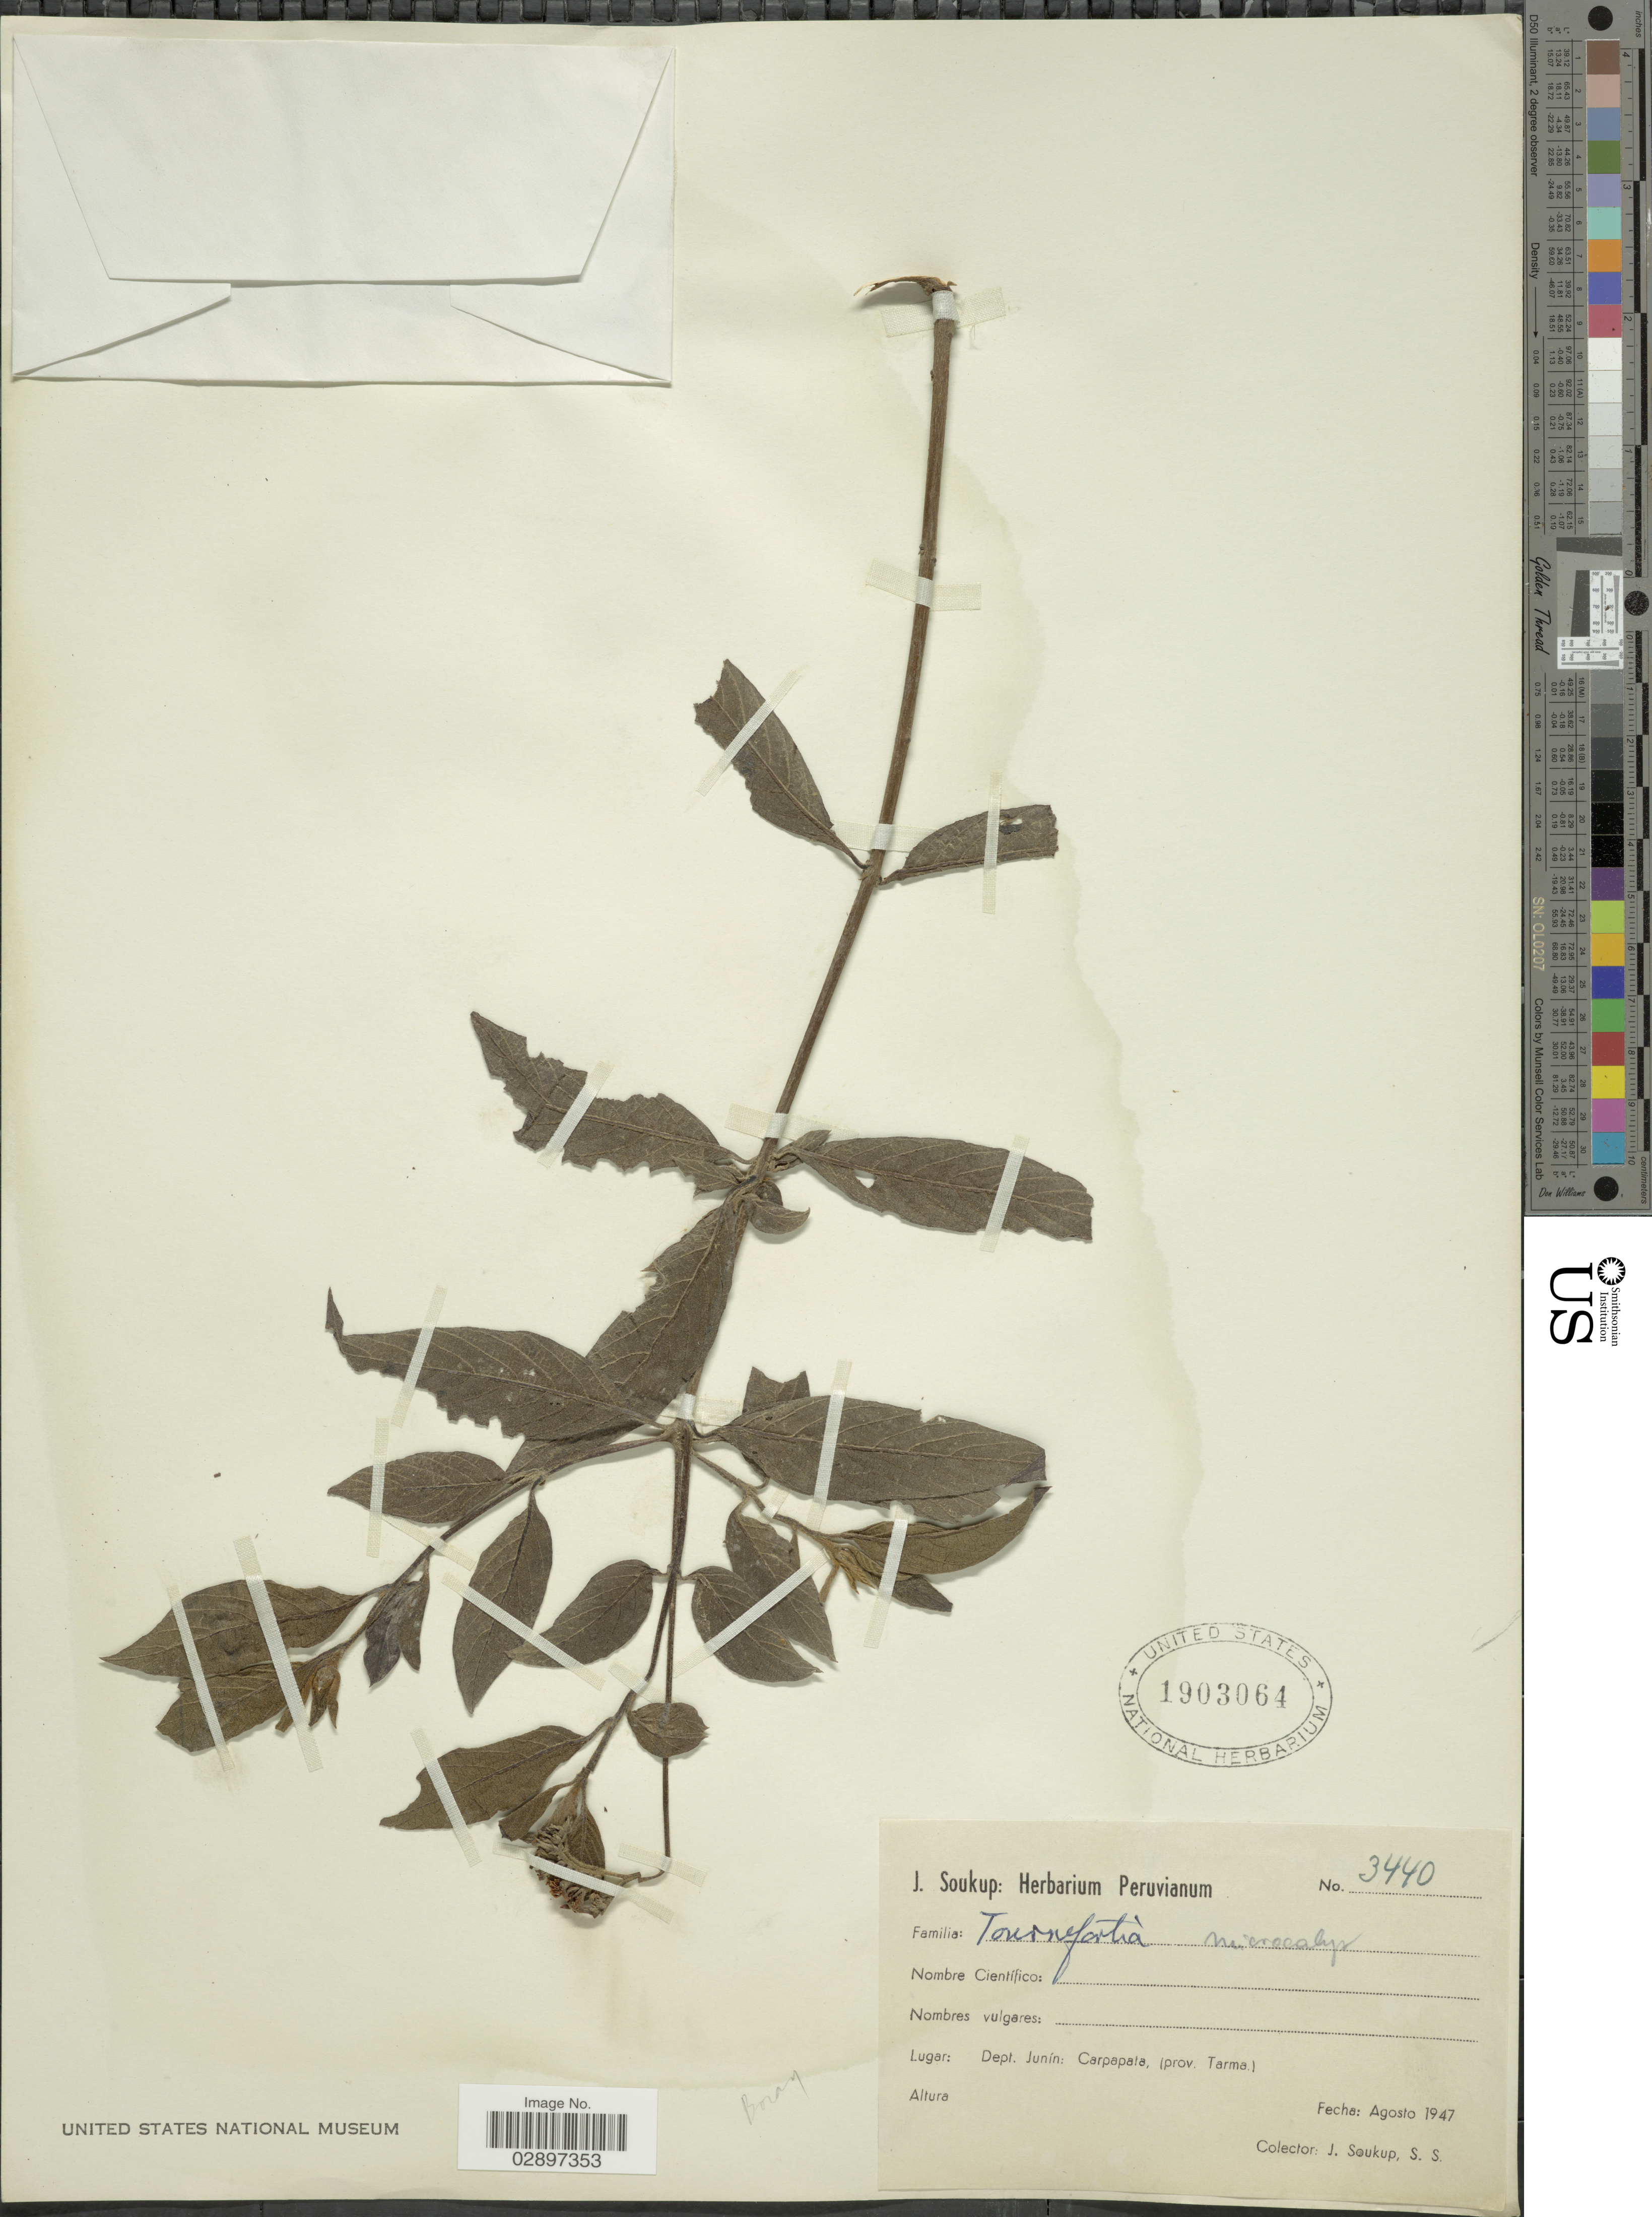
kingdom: Plantae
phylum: Tracheophyta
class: Magnoliopsida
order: Boraginales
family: Heliotropiaceae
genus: Tournefortia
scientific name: Tournefortia microcalyx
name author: (Ruiz & Pav.) I.M. Johnst.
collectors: J. Soukup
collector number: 3440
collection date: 1947-08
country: Peru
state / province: Junín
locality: Dept. Junín: Capapata, (prov. Tarma).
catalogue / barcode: US 1903064